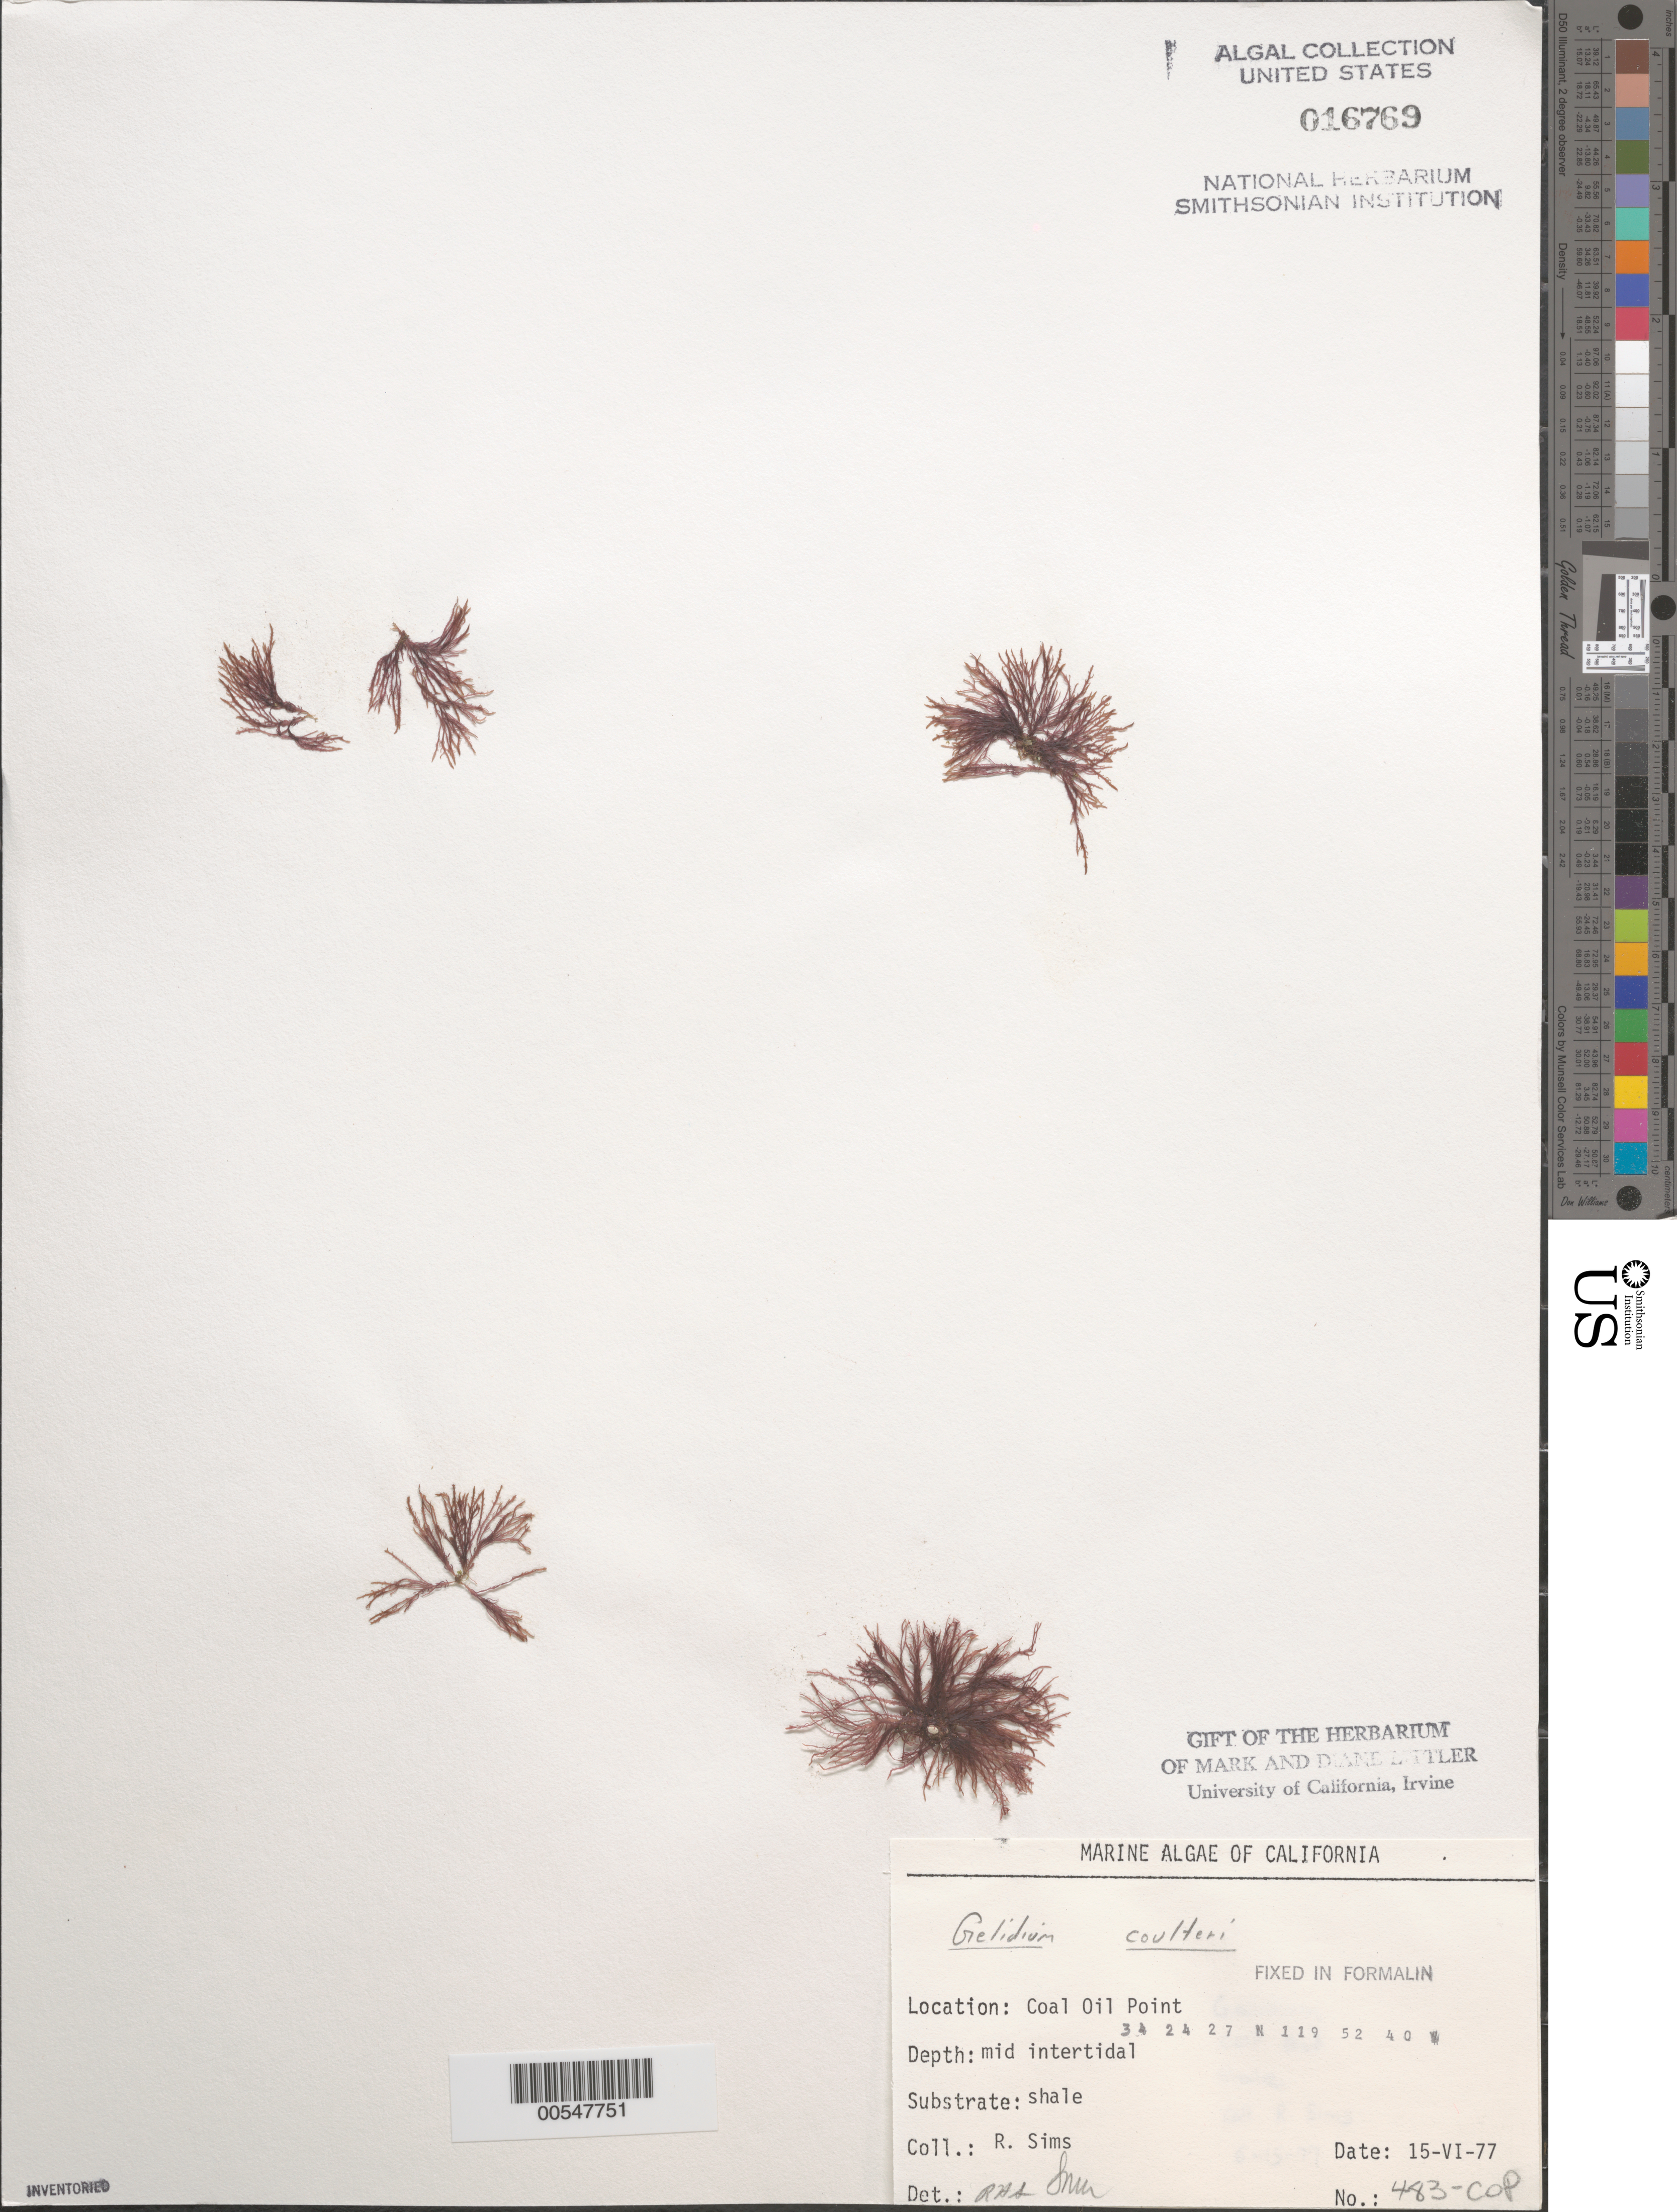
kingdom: Plantae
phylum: Rhodophyta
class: Florideophyceae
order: Gelidiales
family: Gelidiaceae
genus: Gelidium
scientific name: Gelidium coulteri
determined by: Sims, Robert H.; Murray, S. N.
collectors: R. H. Sims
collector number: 483-cop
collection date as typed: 15 Jun 1977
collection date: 1977-06-15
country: United States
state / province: California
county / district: Santa Barbara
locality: Coal Oil Point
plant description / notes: BLM-SOCALBIGHT Rocky Intertidal Survey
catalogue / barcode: US 16769